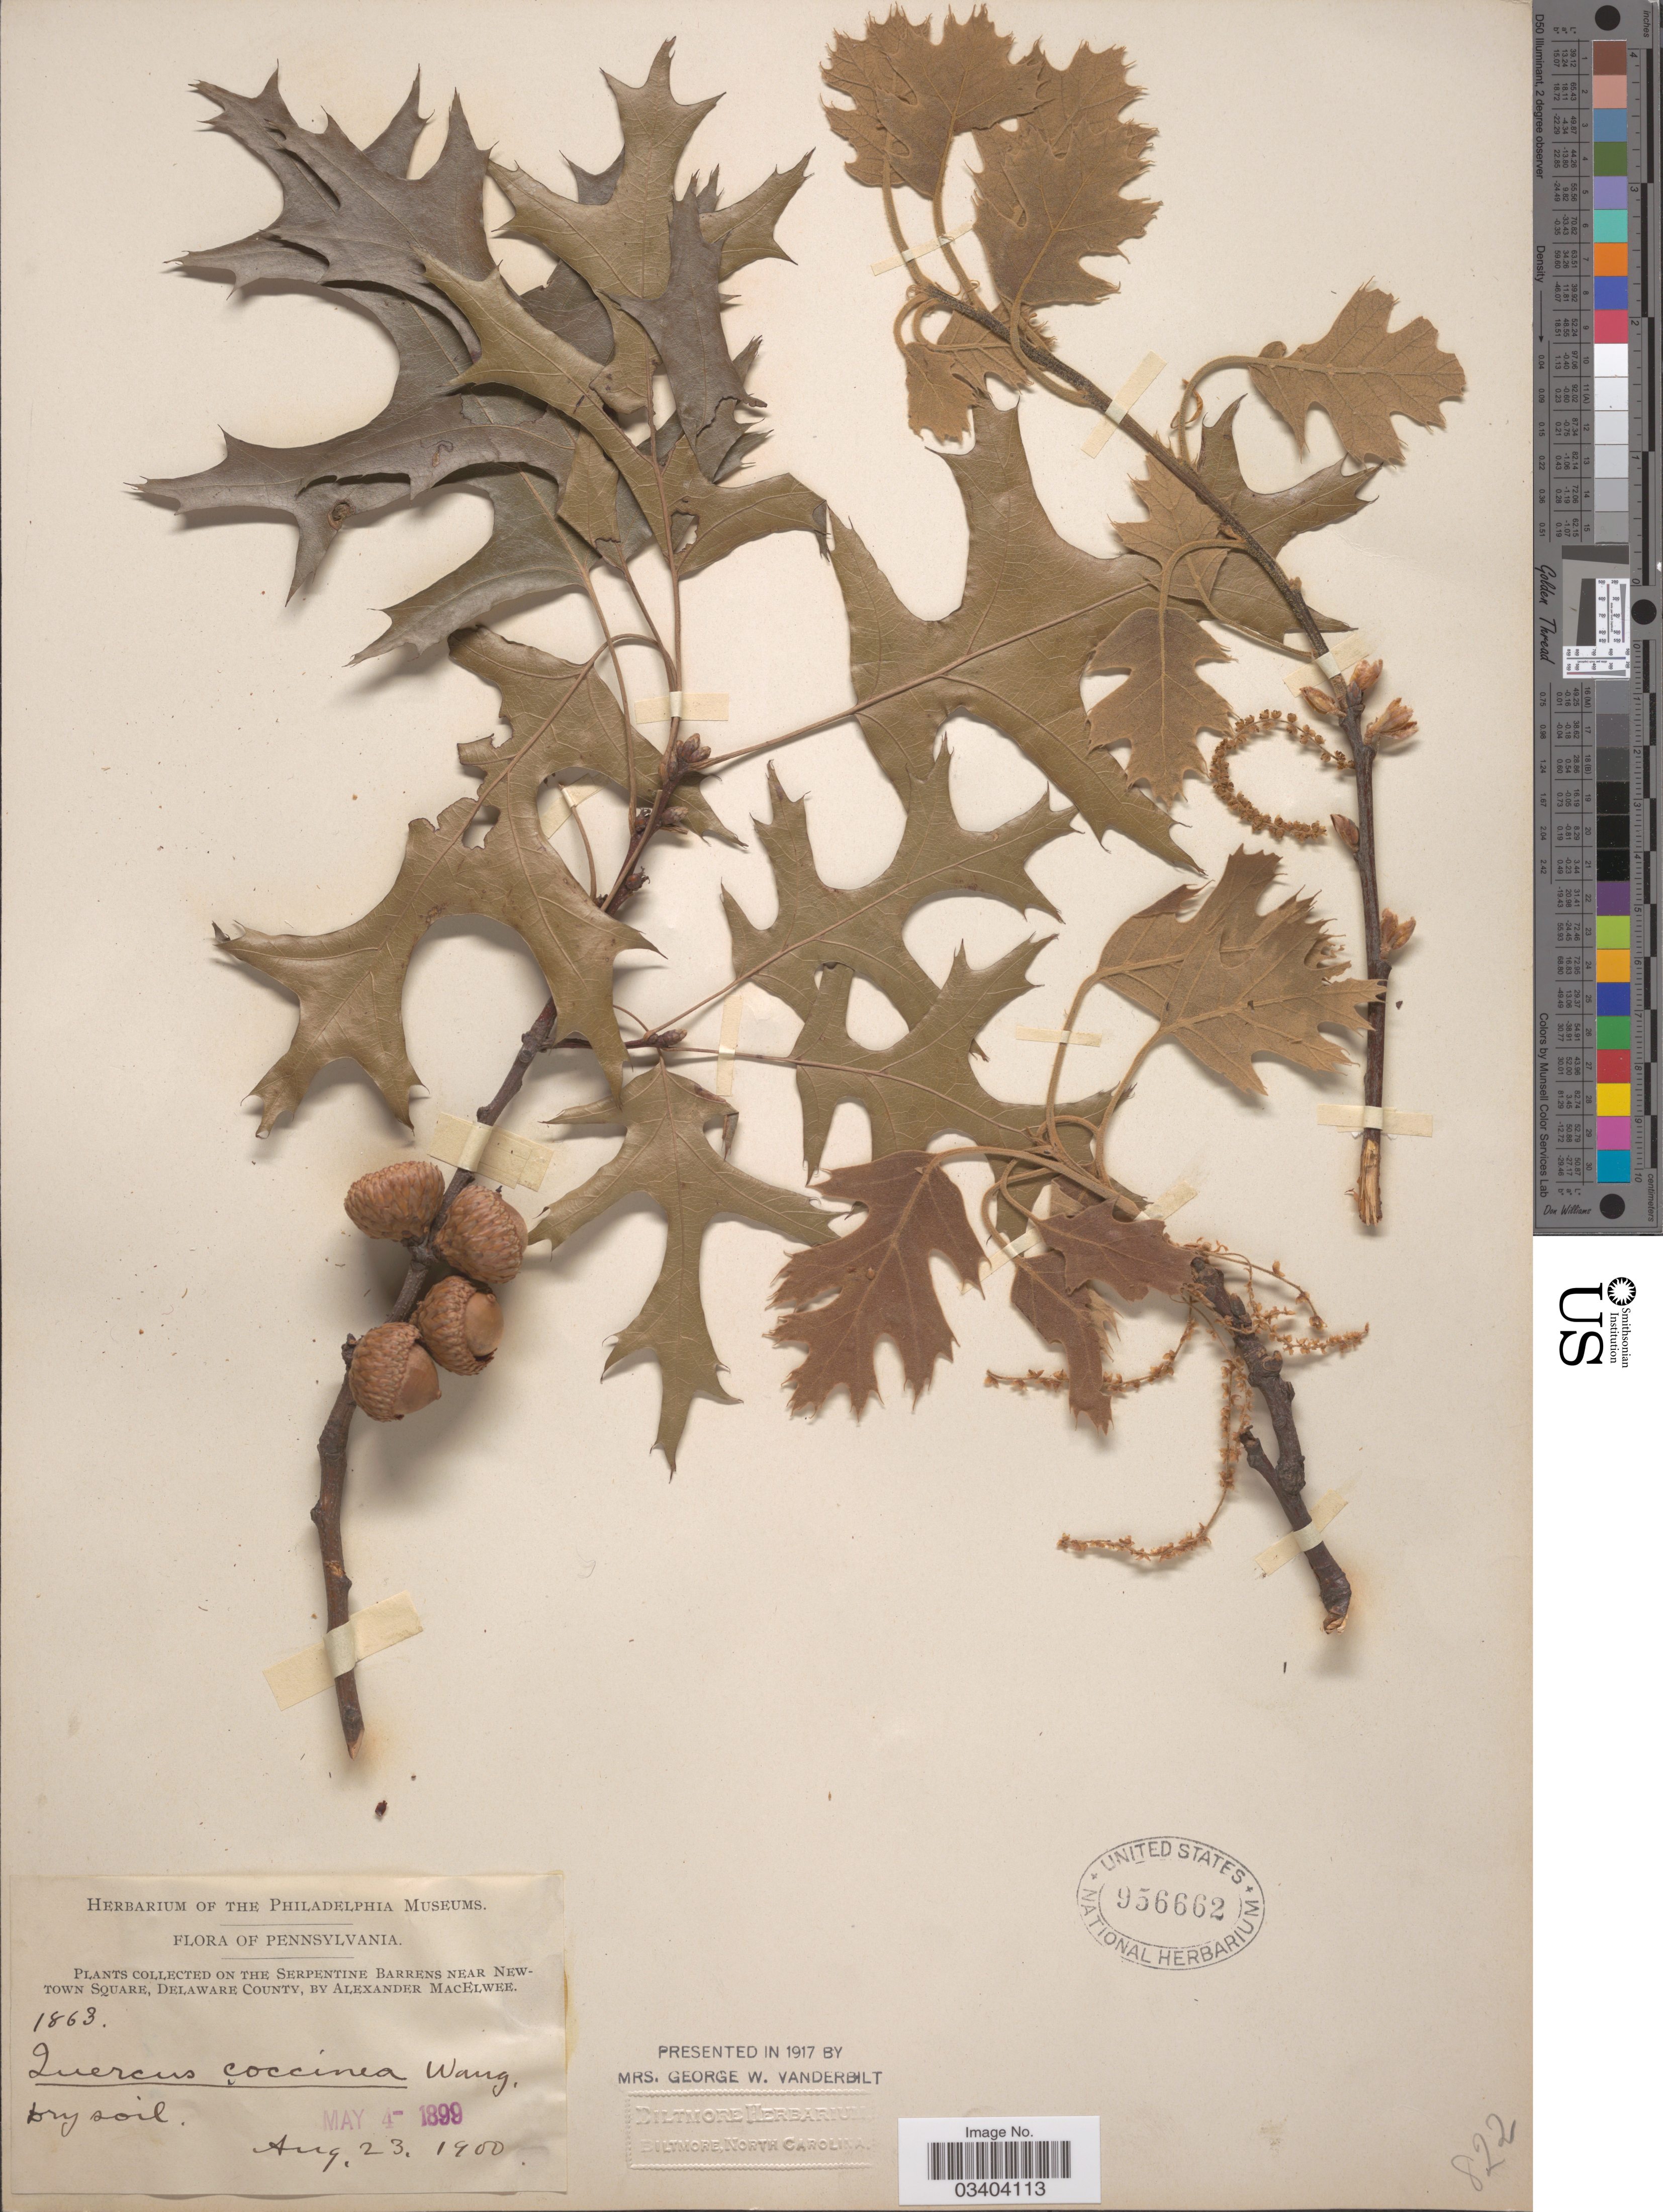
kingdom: Plantae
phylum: Tracheophyta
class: Magnoliopsida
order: Fagales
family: Fagaceae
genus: Quercus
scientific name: Quercus coccinea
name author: Münchh.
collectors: A. MacElwee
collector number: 1863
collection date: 1899-05-04/1900-08-23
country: United States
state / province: Pennsylvania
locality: On the Serpentine Barrens near New Town Square, Delaware County.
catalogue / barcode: US 956662